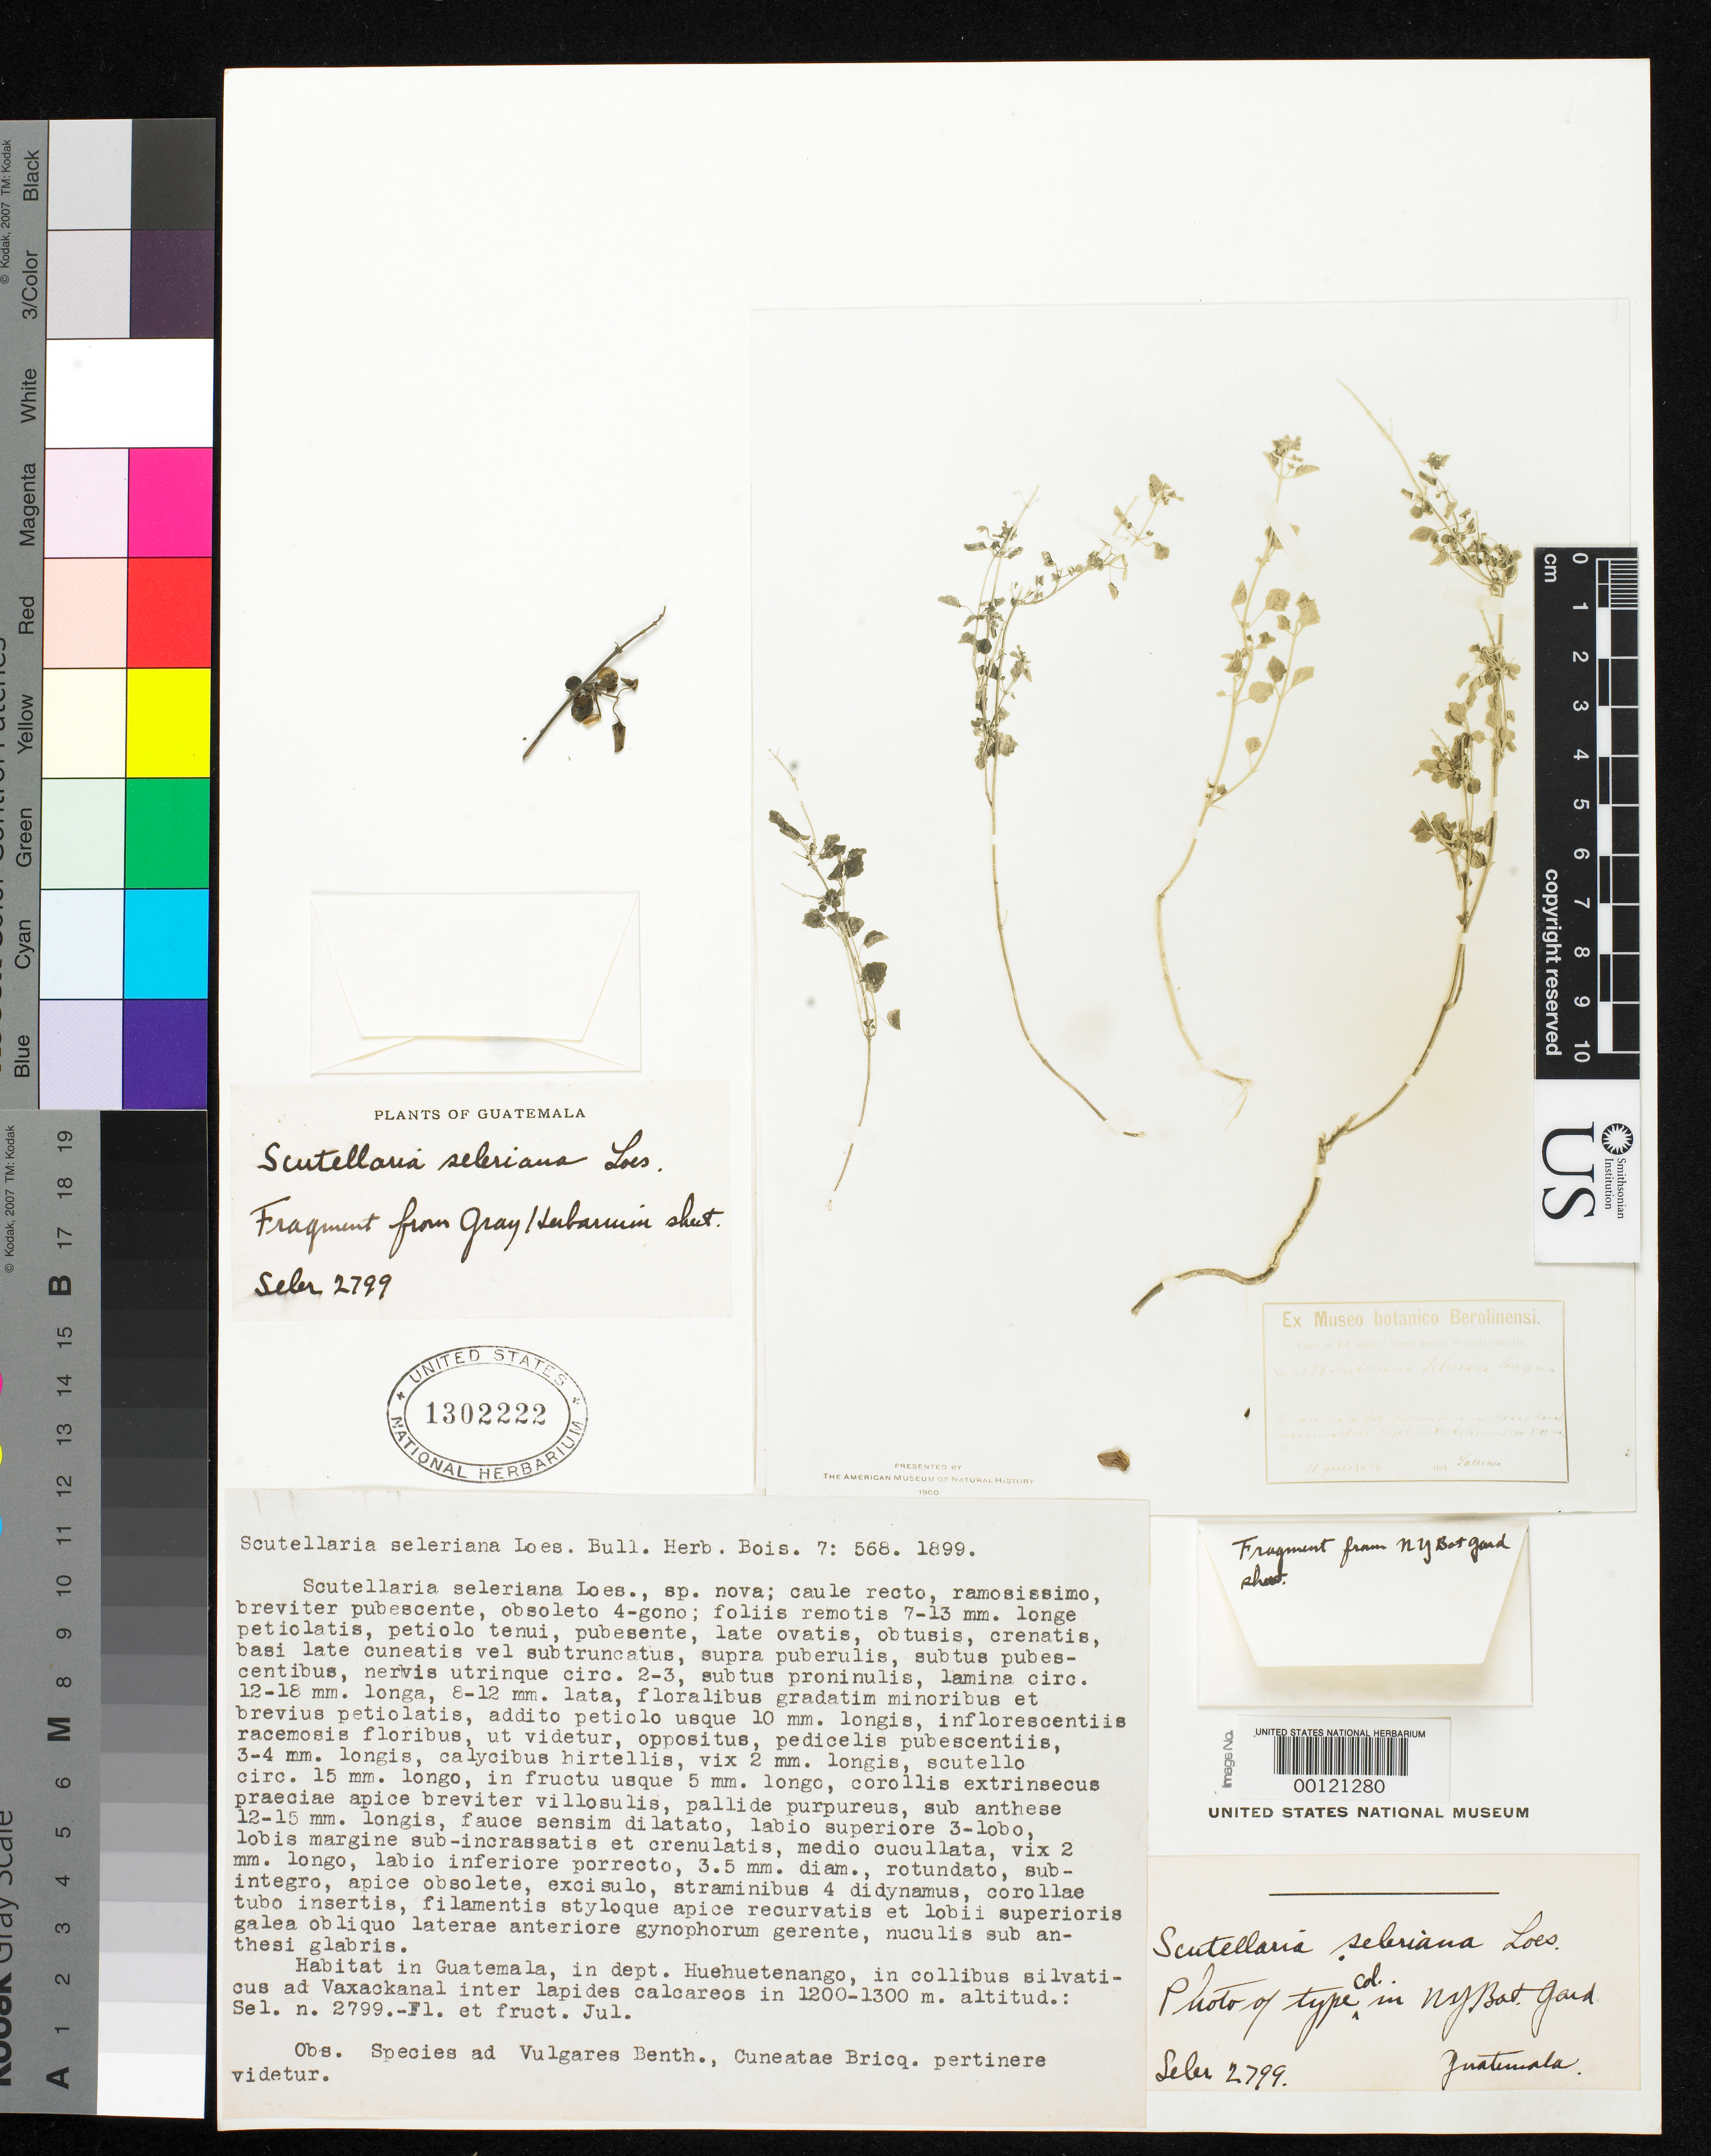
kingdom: Plantae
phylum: Tracheophyta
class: Magnoliopsida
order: Lamiales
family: Lamiaceae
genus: Scutellaria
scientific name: Scutellaria seleriana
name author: Loes.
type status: Isotype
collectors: C. Seler & E. Seler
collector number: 2799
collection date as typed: Jul 1896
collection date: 1896-07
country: Guatemala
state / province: Huehuetenango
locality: Uaxackanal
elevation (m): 1200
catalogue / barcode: US 1302222